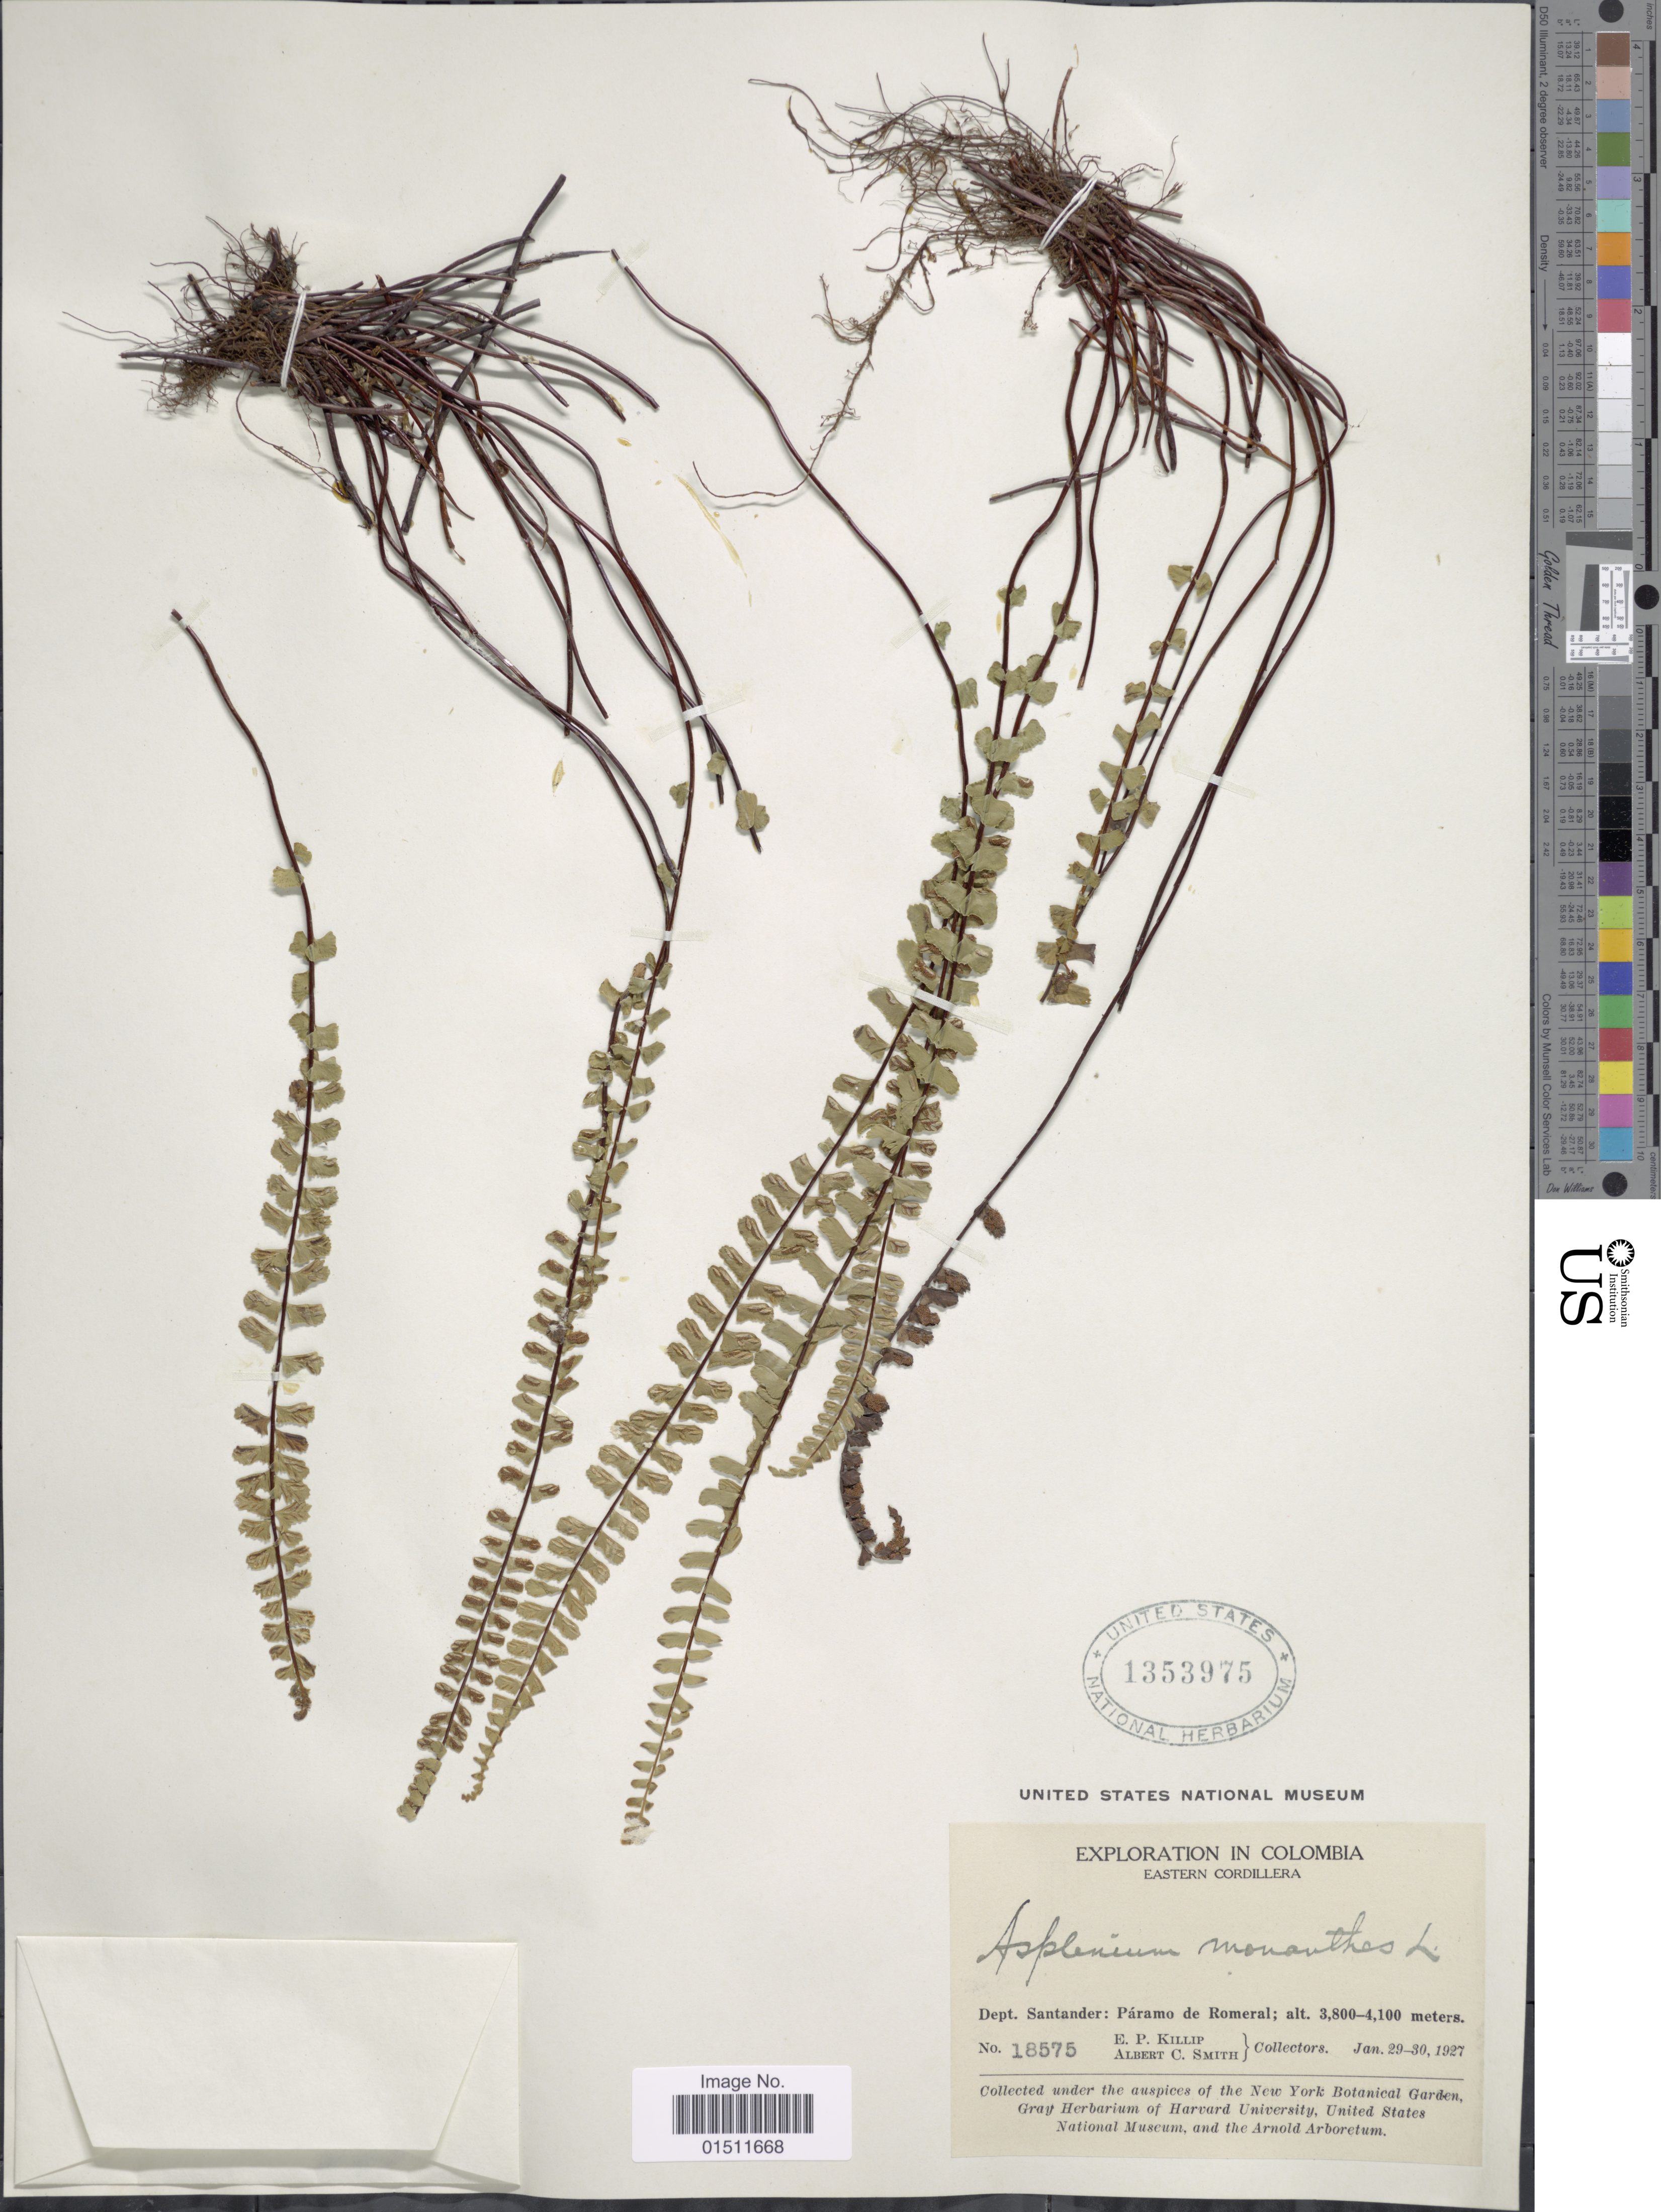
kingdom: Plantae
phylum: Tracheophyta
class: Polypodiopsida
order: Polypodiales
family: Aspleniaceae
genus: Asplenium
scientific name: Asplenium monanthes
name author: L.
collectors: E. P. Killip & A. C. Smith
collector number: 18575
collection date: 1927-01-29/1927-01-30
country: Colombia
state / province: Santander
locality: Eastern Cordillera, dept. Santander: Paramo de Romeral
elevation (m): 3800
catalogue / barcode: US 1353975